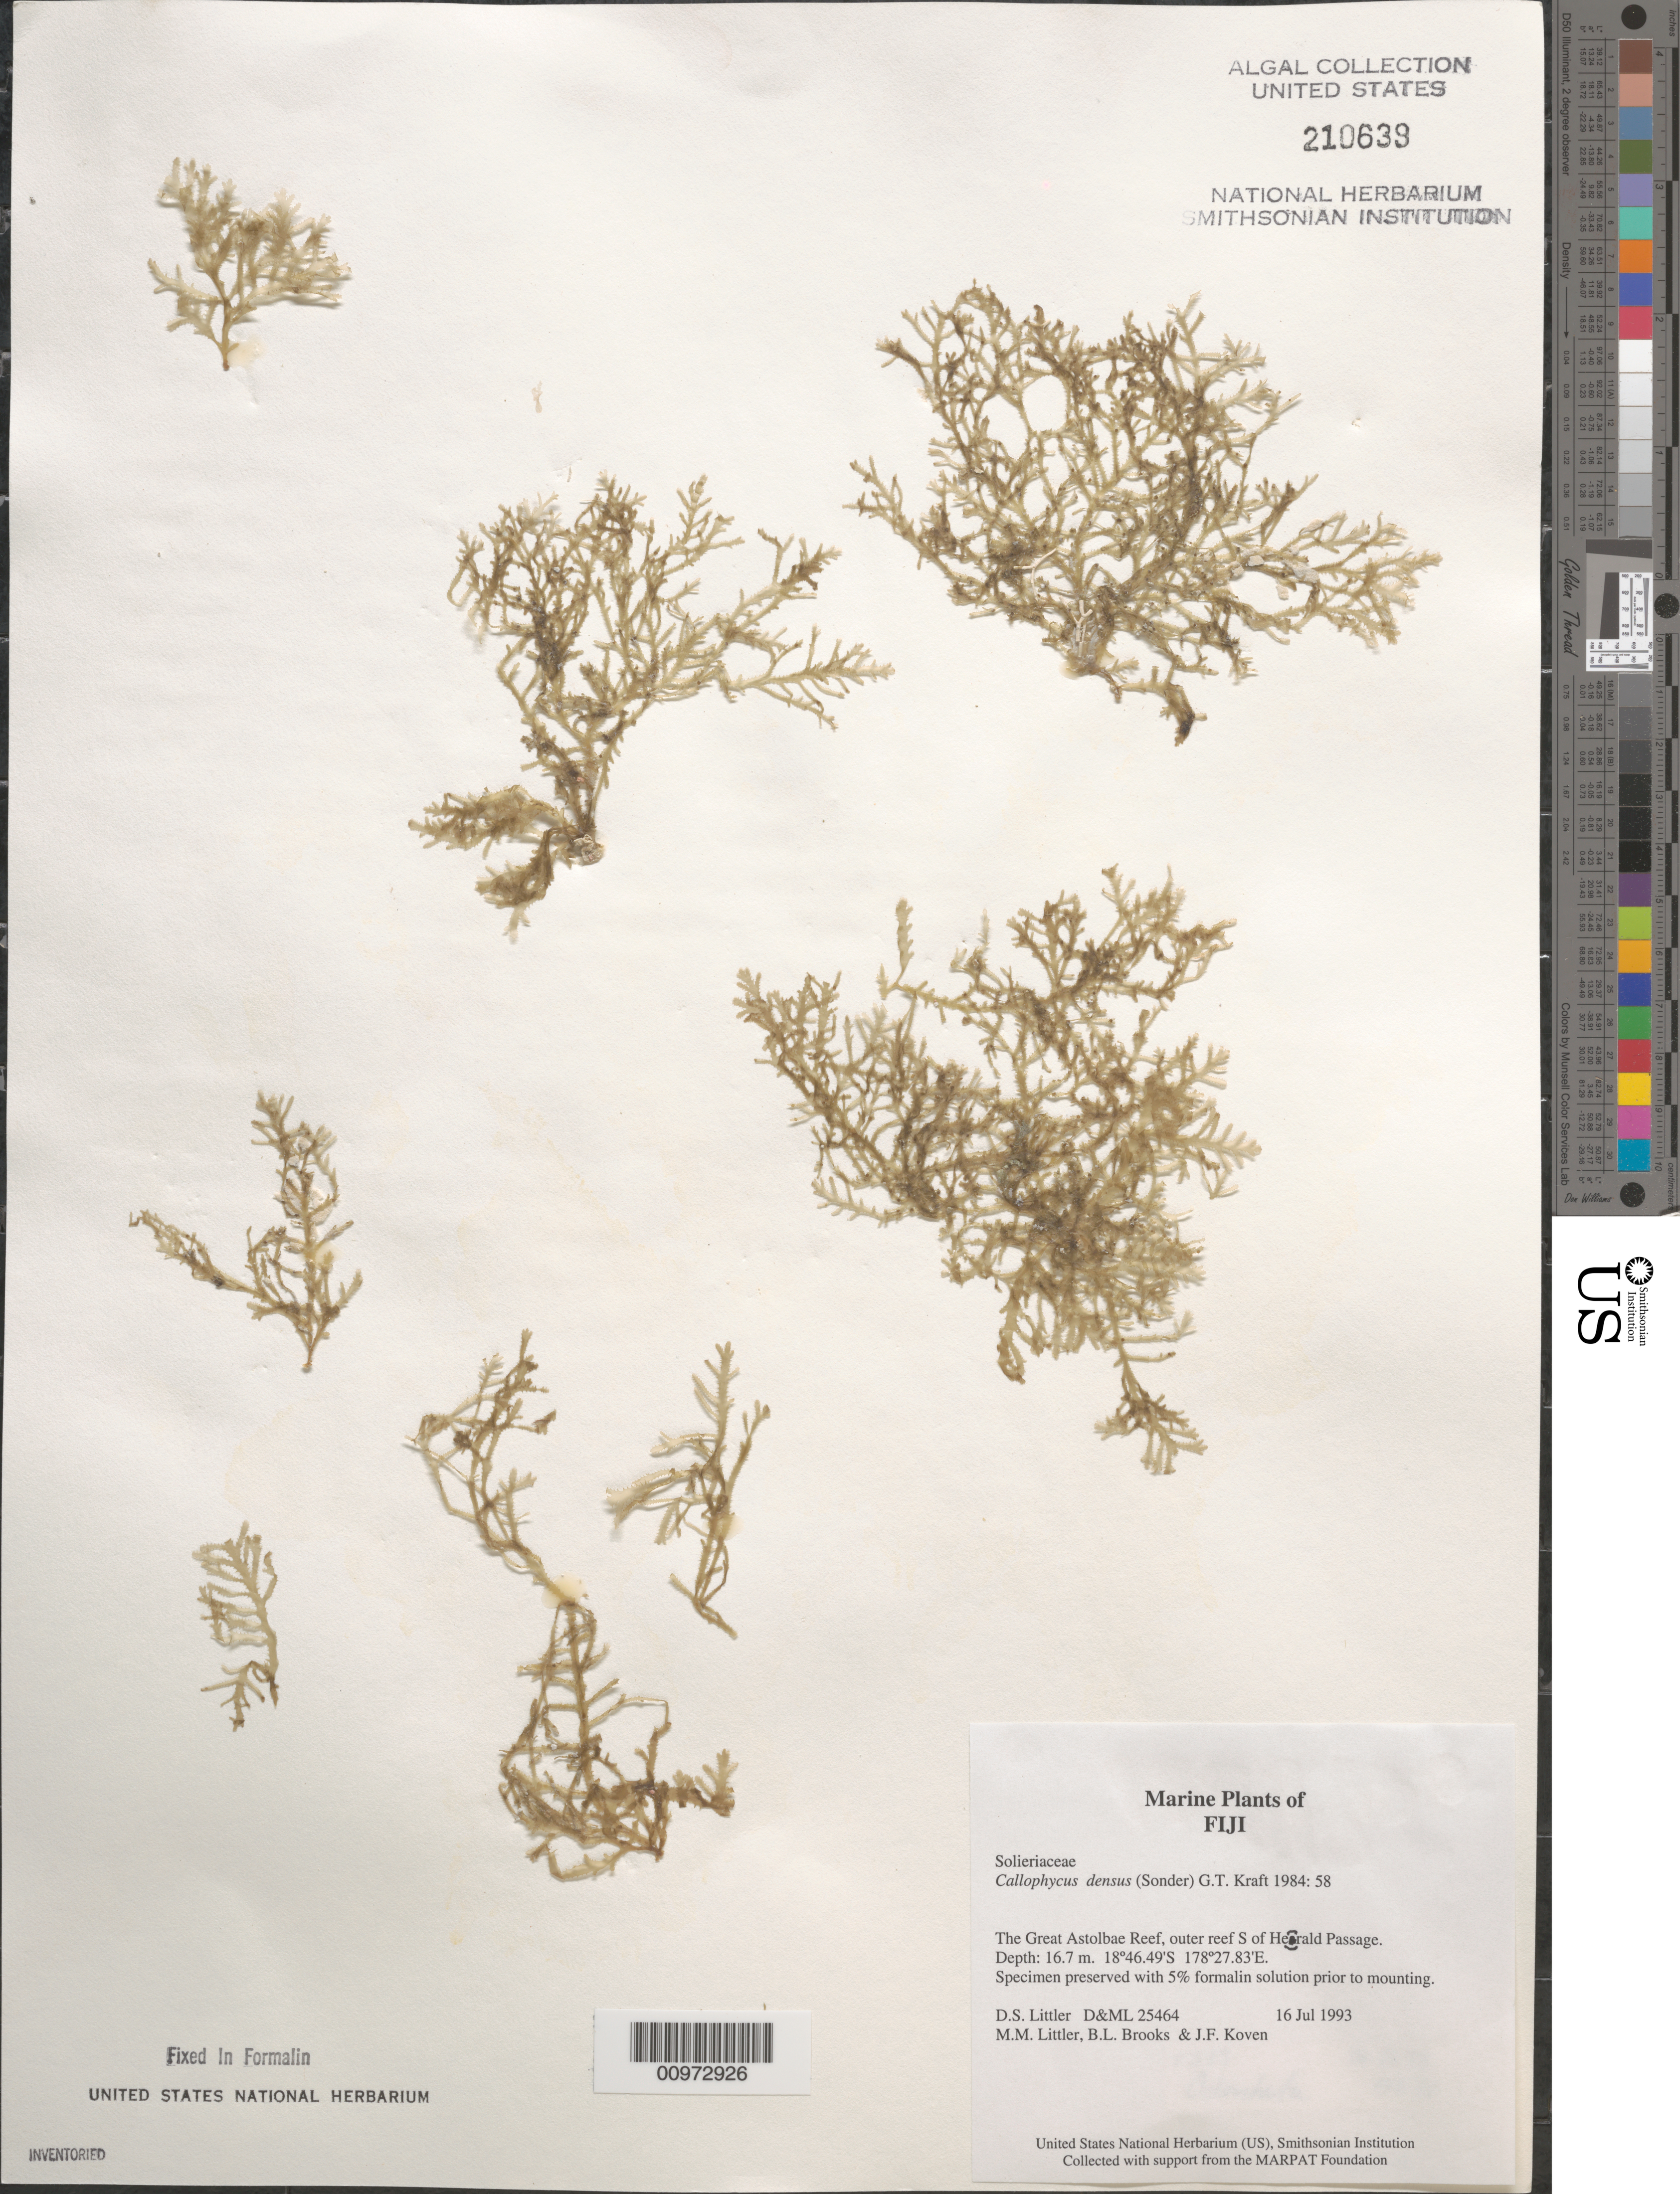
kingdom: Plantae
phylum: Rhodophyta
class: Florideophyceae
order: Gigartinales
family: Solieriaceae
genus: Callophycus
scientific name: Callophycus densus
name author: (Sond.) G.T.Kraft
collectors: D. S. Littler, M. M. Littler, B. Brooks & J. Koven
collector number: D&ML 25464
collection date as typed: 16 Jul 1993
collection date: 1993-07-16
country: Fiji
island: Great Astrolabe Reef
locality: Great Astrolabe Reef, outer reef south of Herald Passage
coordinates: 18 46.49'S, 178 27.83'E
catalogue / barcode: US 210639